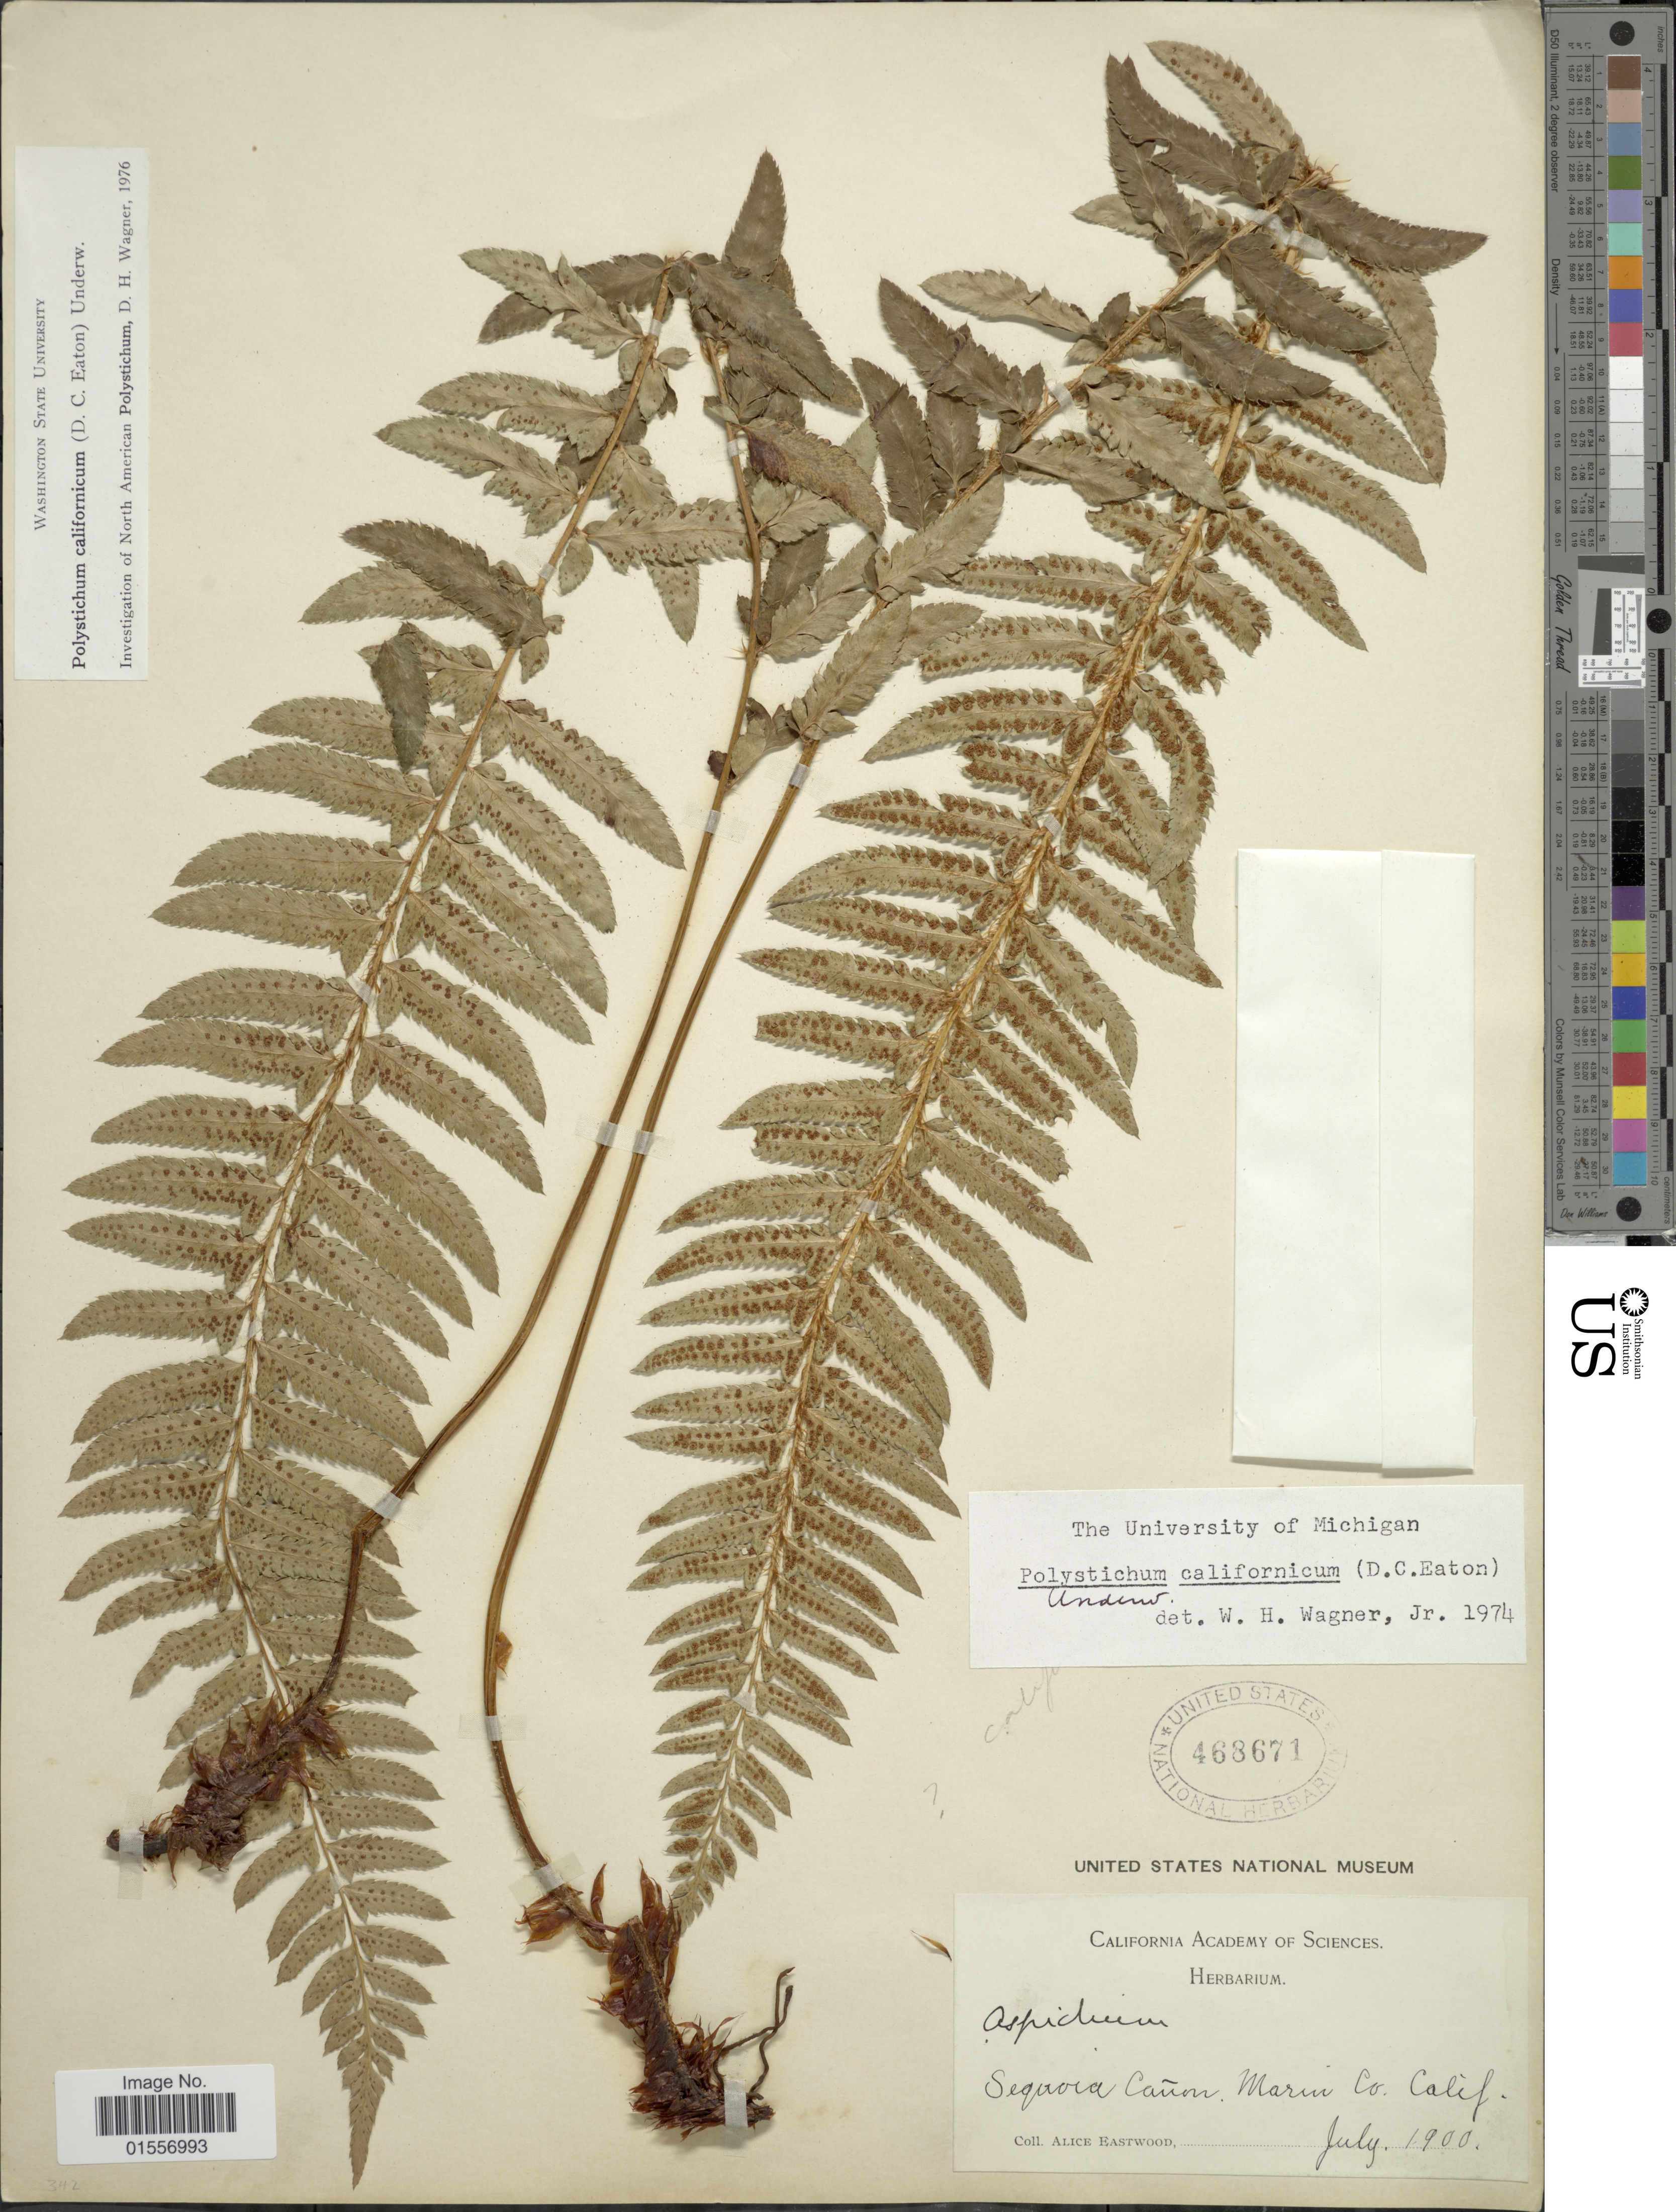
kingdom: Plantae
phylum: Tracheophyta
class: Polypodiopsida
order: Polypodiales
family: Dryopteridaceae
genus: Polystichum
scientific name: Polystichum californicum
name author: (D.C. Eaton) Diels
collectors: A. Eastwood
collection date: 1900-07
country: United States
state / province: California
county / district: Marin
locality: Sequia Canon, Marin Co.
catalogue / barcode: US 468671